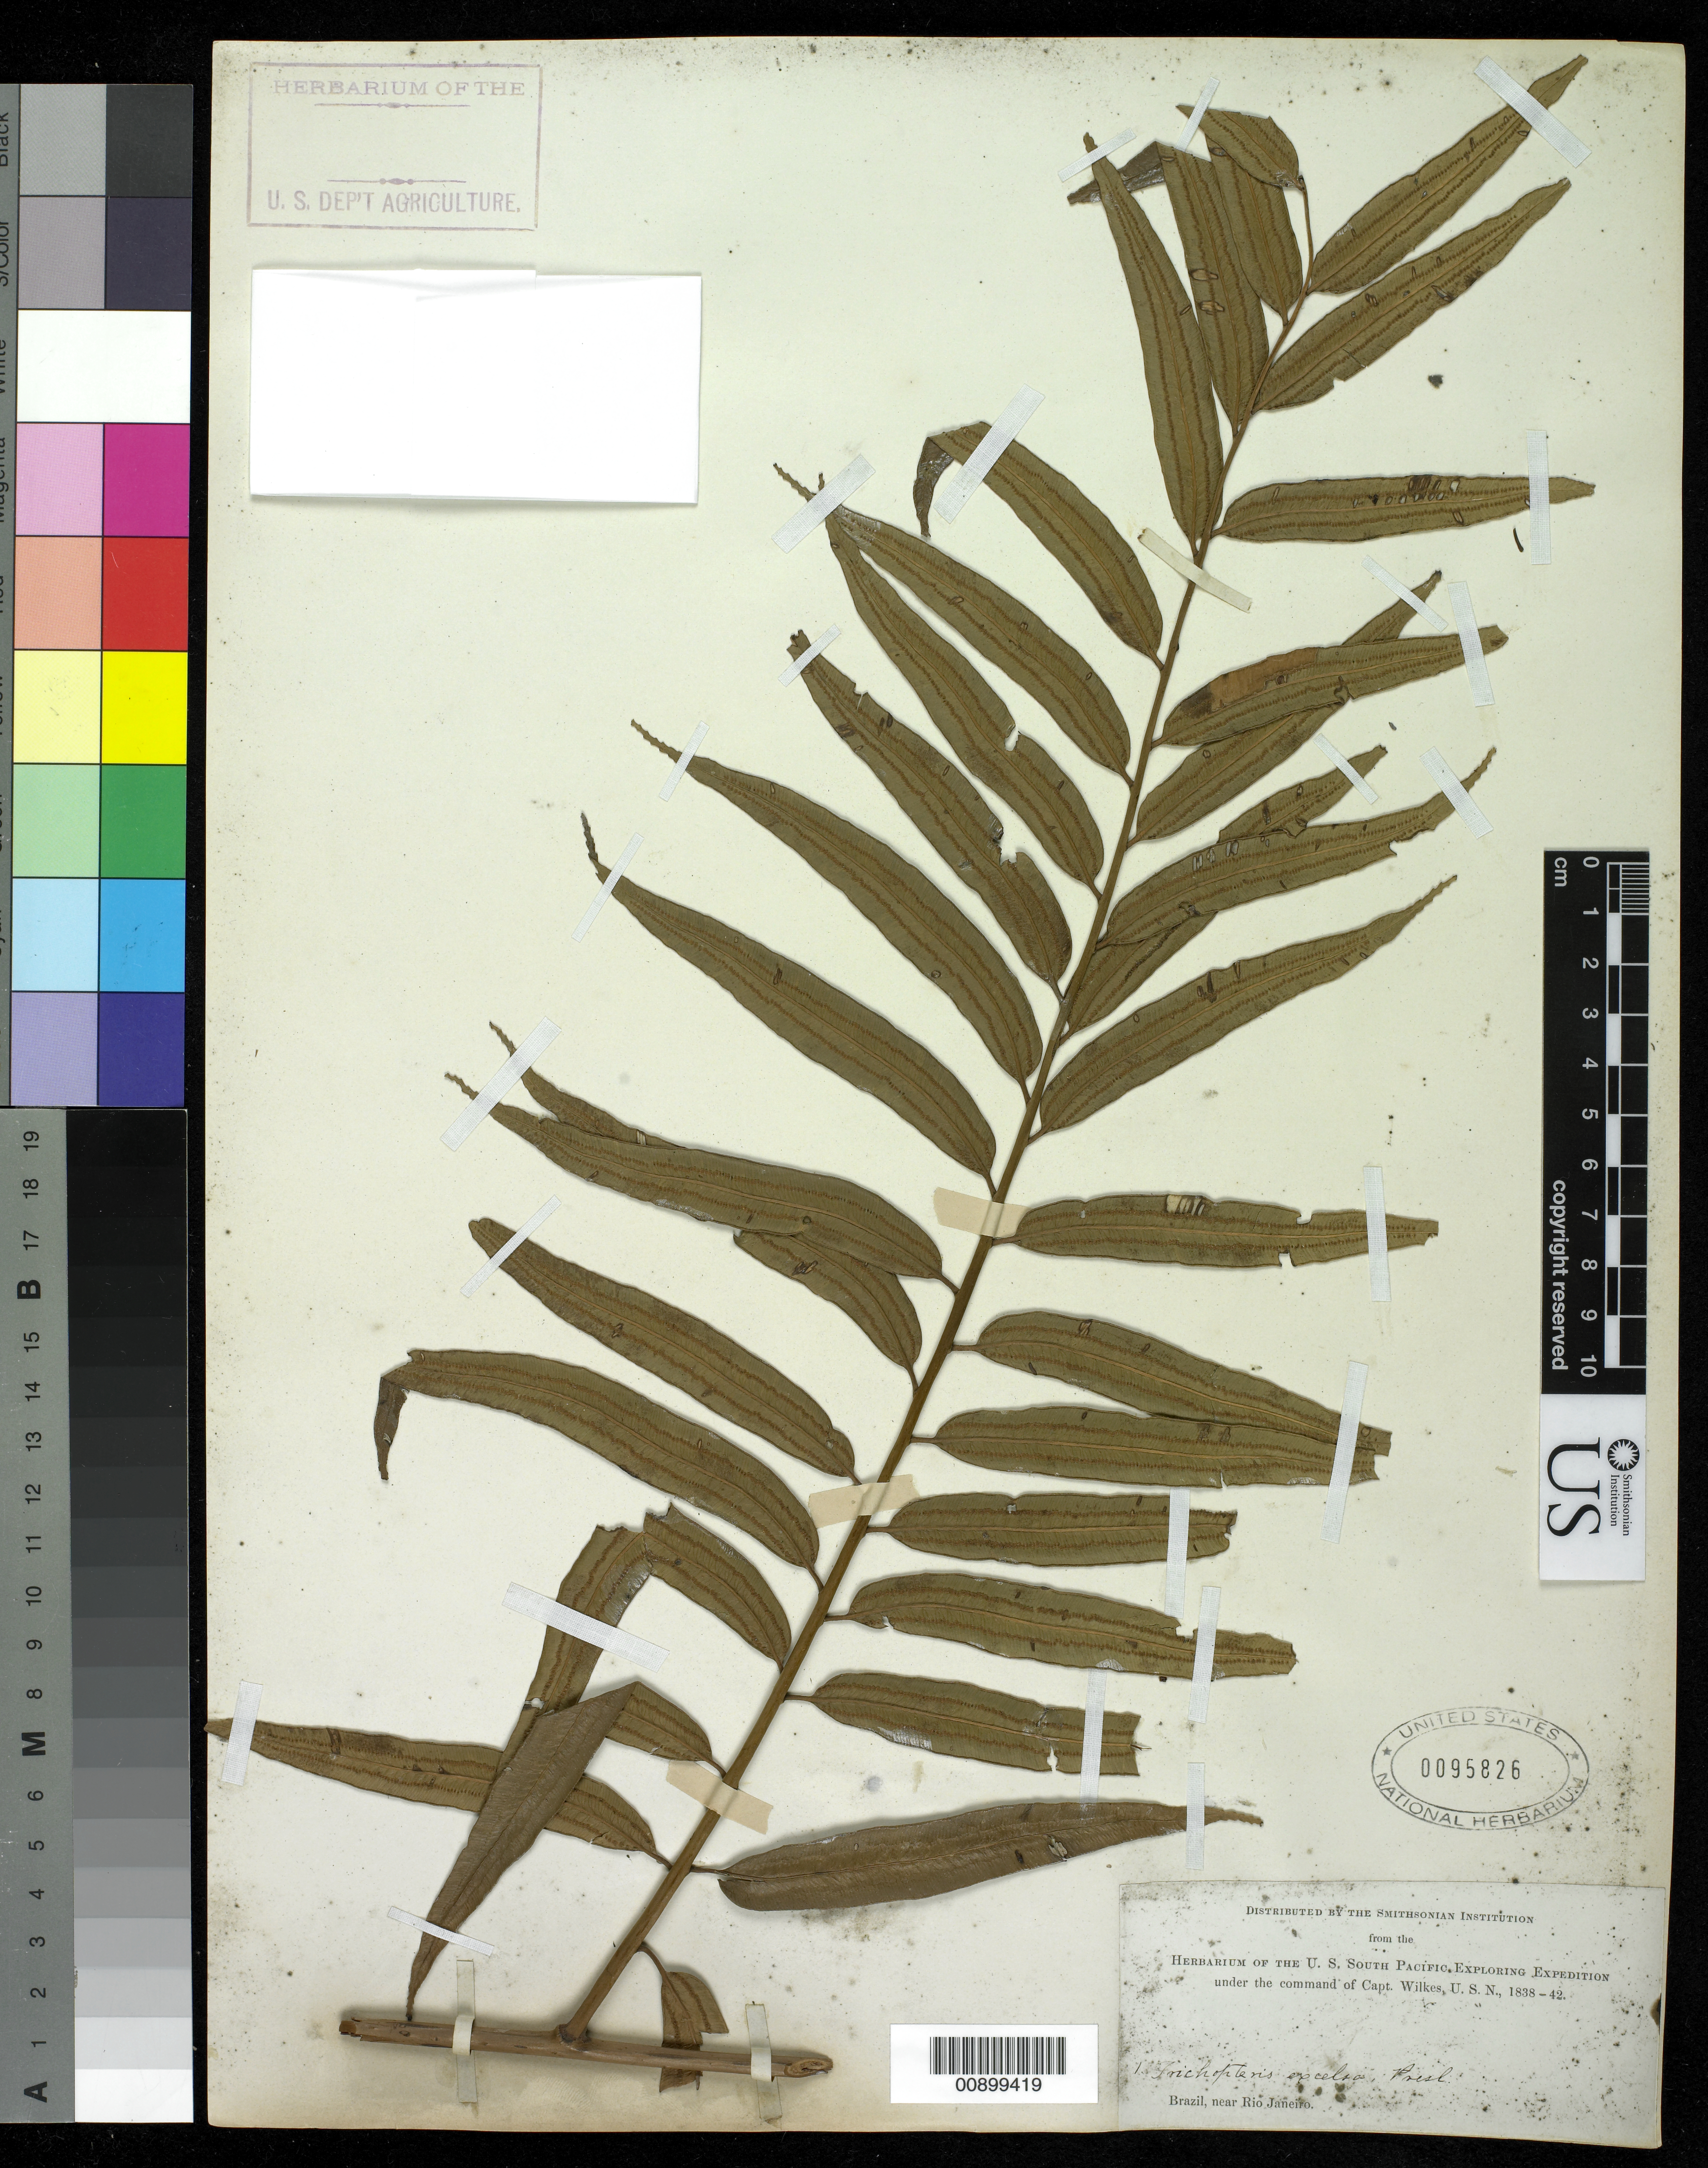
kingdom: Plantae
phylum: Tracheophyta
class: Polypodiopsida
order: Cyatheales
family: Cyatheaceae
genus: Cyathea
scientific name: Cyathea corcovadensis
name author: (Raddi) Domin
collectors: Wilkes Explor. Exped.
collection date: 1838/1842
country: Brazil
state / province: Rio de Janeiro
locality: Brazil, near Rio Janeiro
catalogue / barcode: US 95826